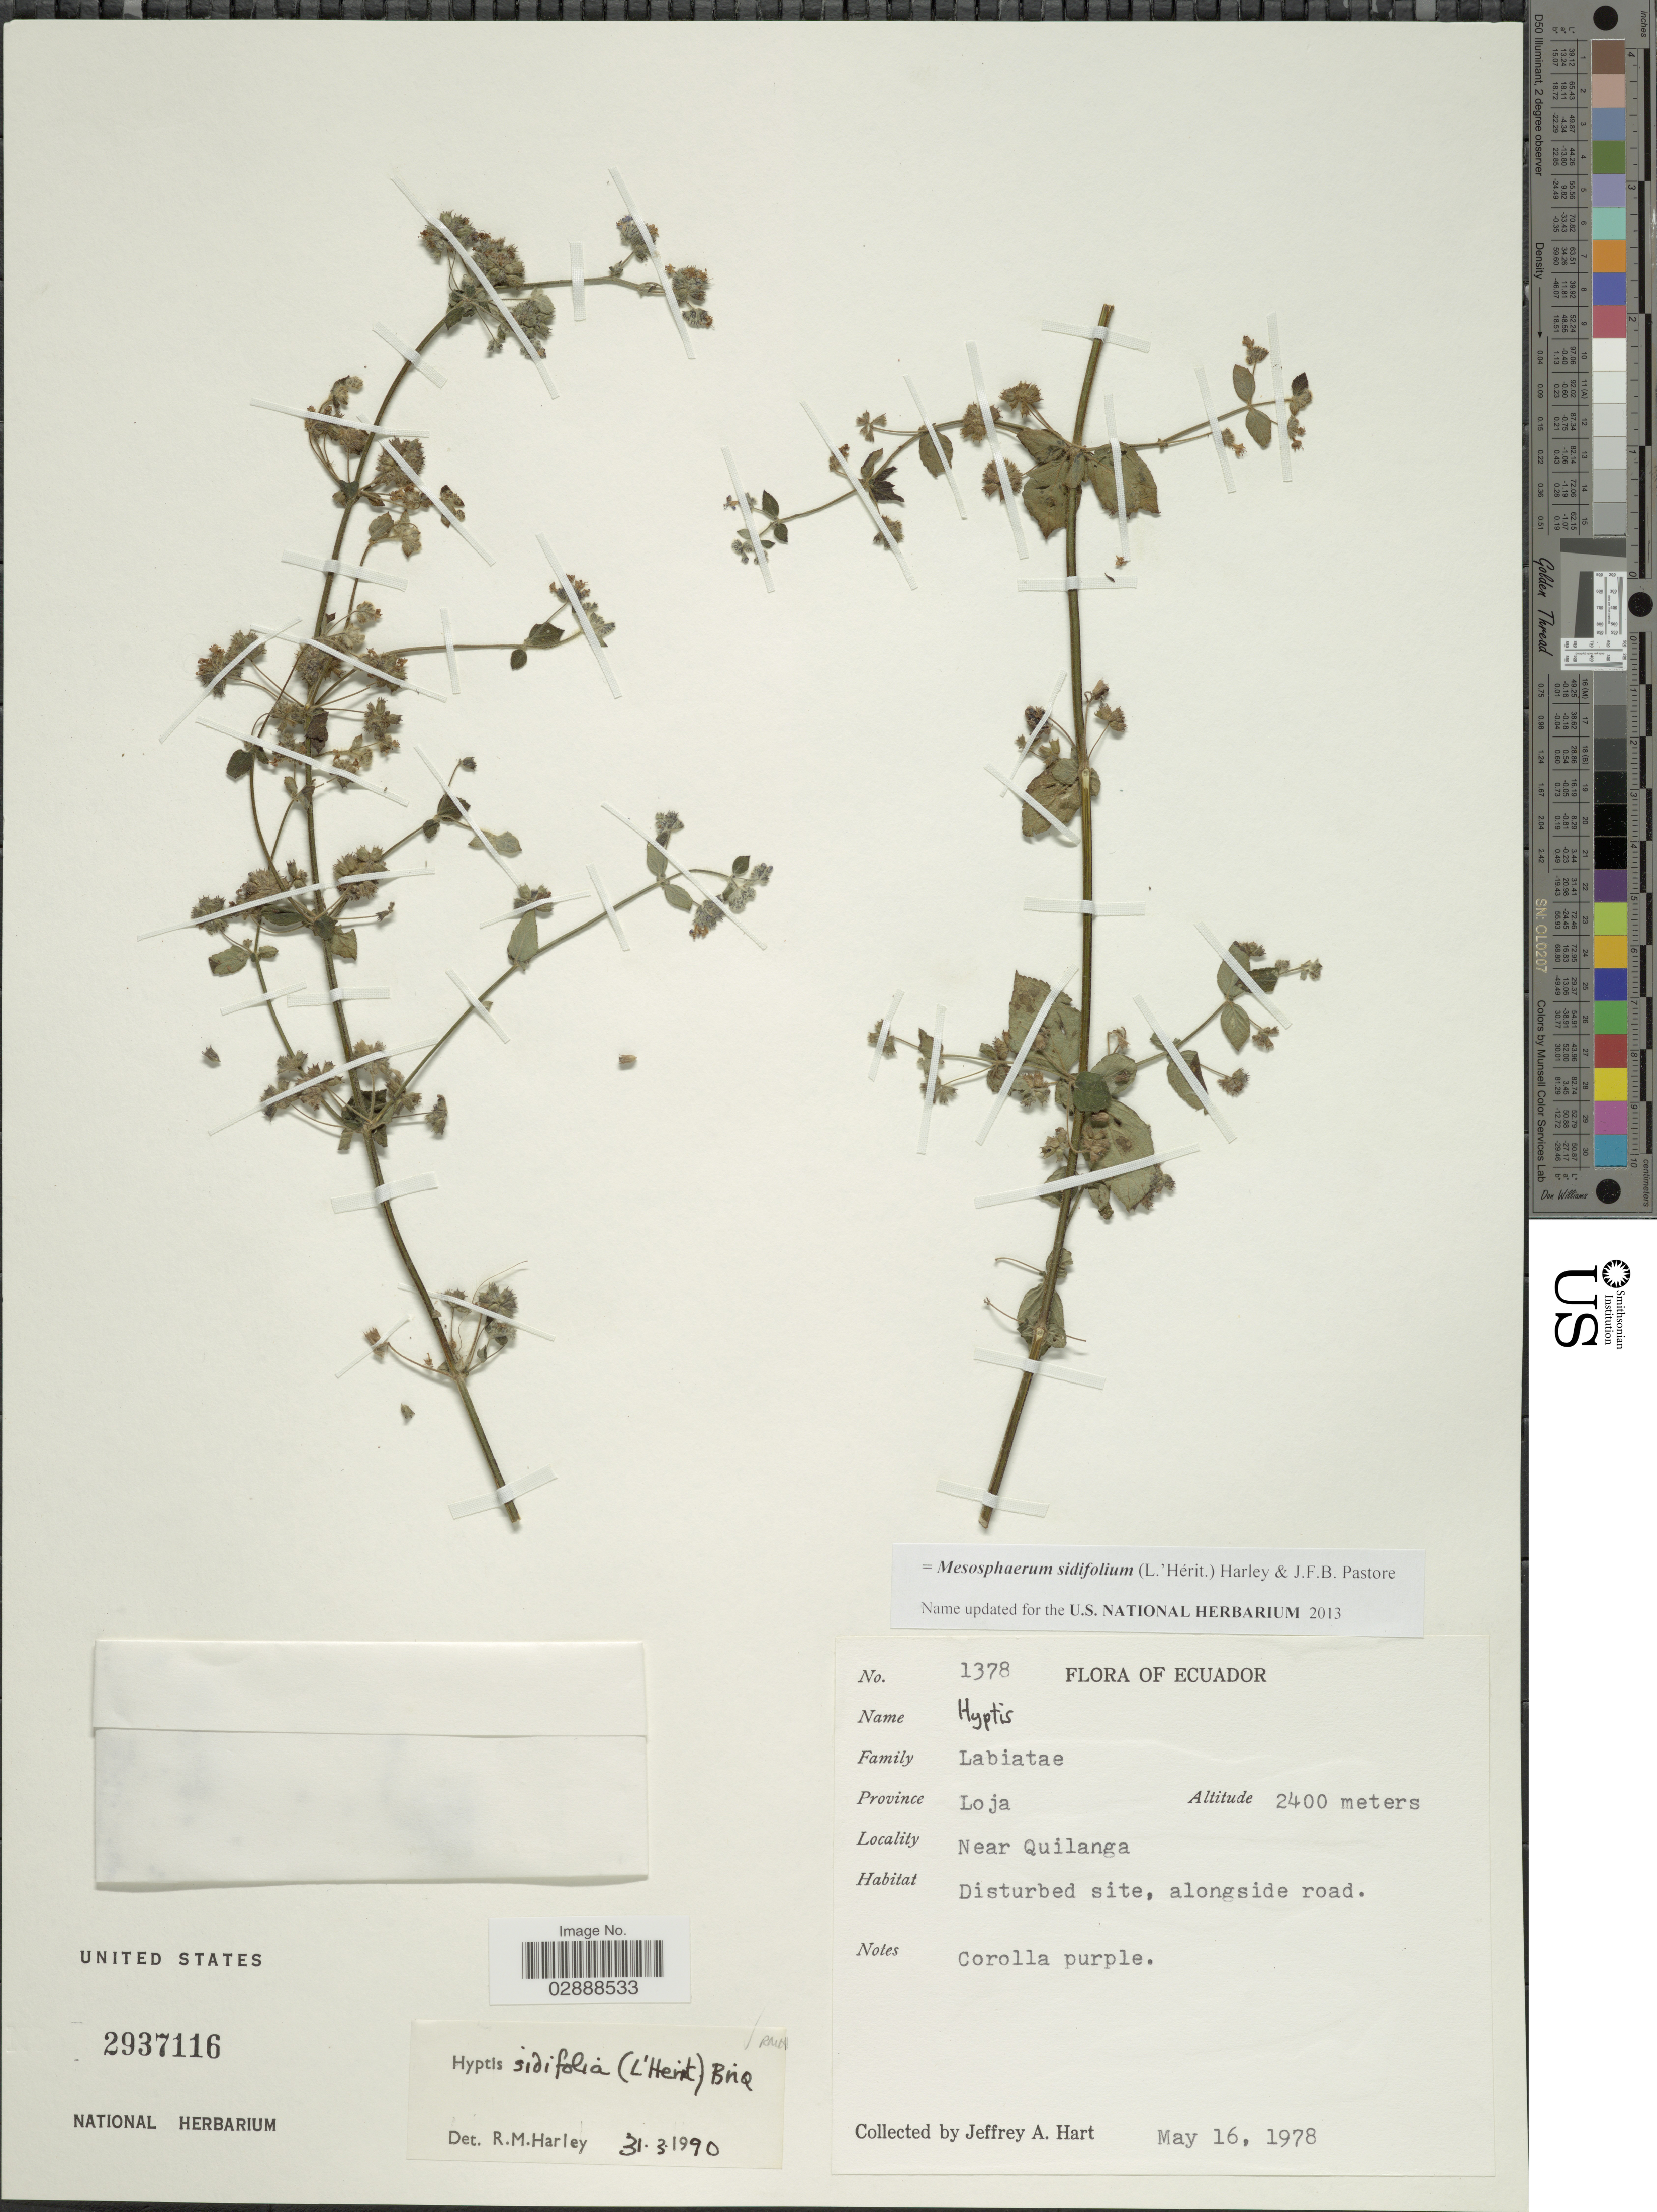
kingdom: Plantae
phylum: Tracheophyta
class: Magnoliopsida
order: Lamiales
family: Lamiaceae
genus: Mesosphaerum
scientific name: Mesosphaerum sidifolium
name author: (L'Hér.) Harley & J.F.B. Pastore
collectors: J. A. Hart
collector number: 1378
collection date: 1978-05-16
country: Ecuador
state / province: Loja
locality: Province Loja, Near Quilanga.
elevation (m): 2400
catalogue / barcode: US 2937116